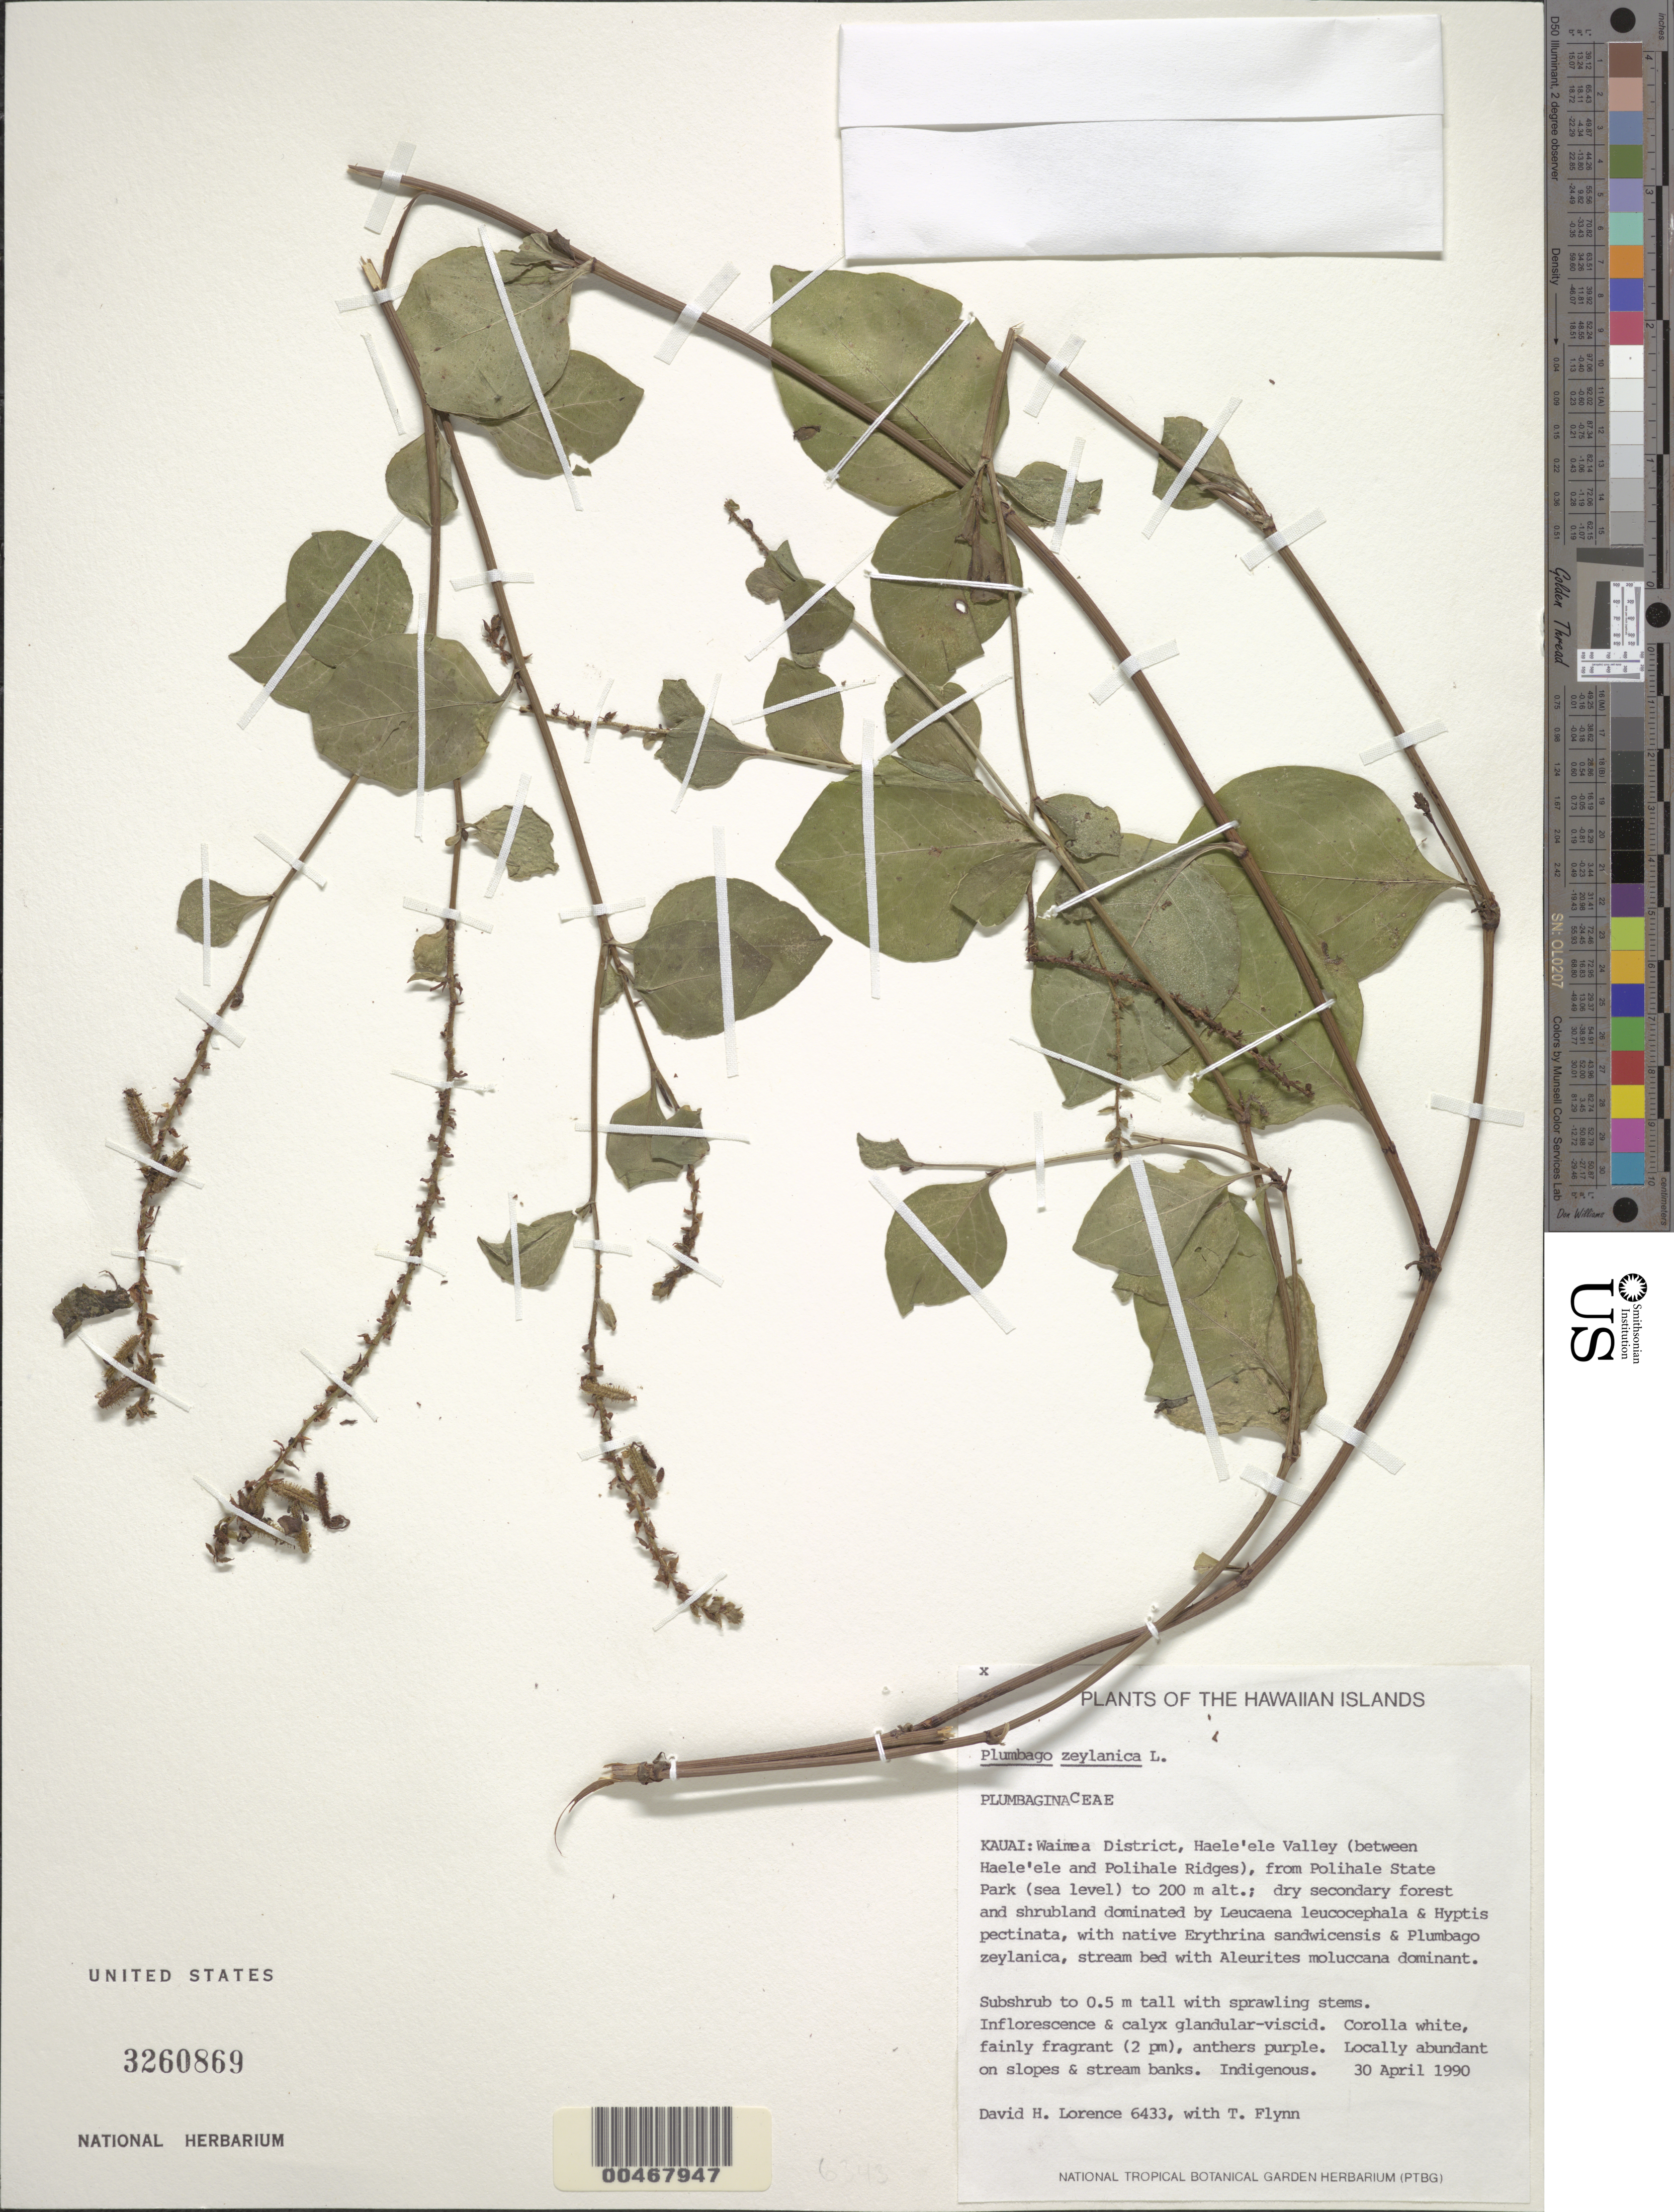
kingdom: Plantae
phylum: Tracheophyta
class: Magnoliopsida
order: Caryophyllales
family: Plumbaginaceae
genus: Plumbago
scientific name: Plumbago zeylanica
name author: L.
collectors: D. Lorence & T. W. Flynn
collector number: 6433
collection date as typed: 30 Apr 1990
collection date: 1990-04-30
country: United States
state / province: Hawaii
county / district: Kauai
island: Kaua'i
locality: Waimea Dist., Haele'ele Valley (between Haele'ele and Polihale Ridges), from Polihale State Park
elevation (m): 0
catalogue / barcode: US 3260869